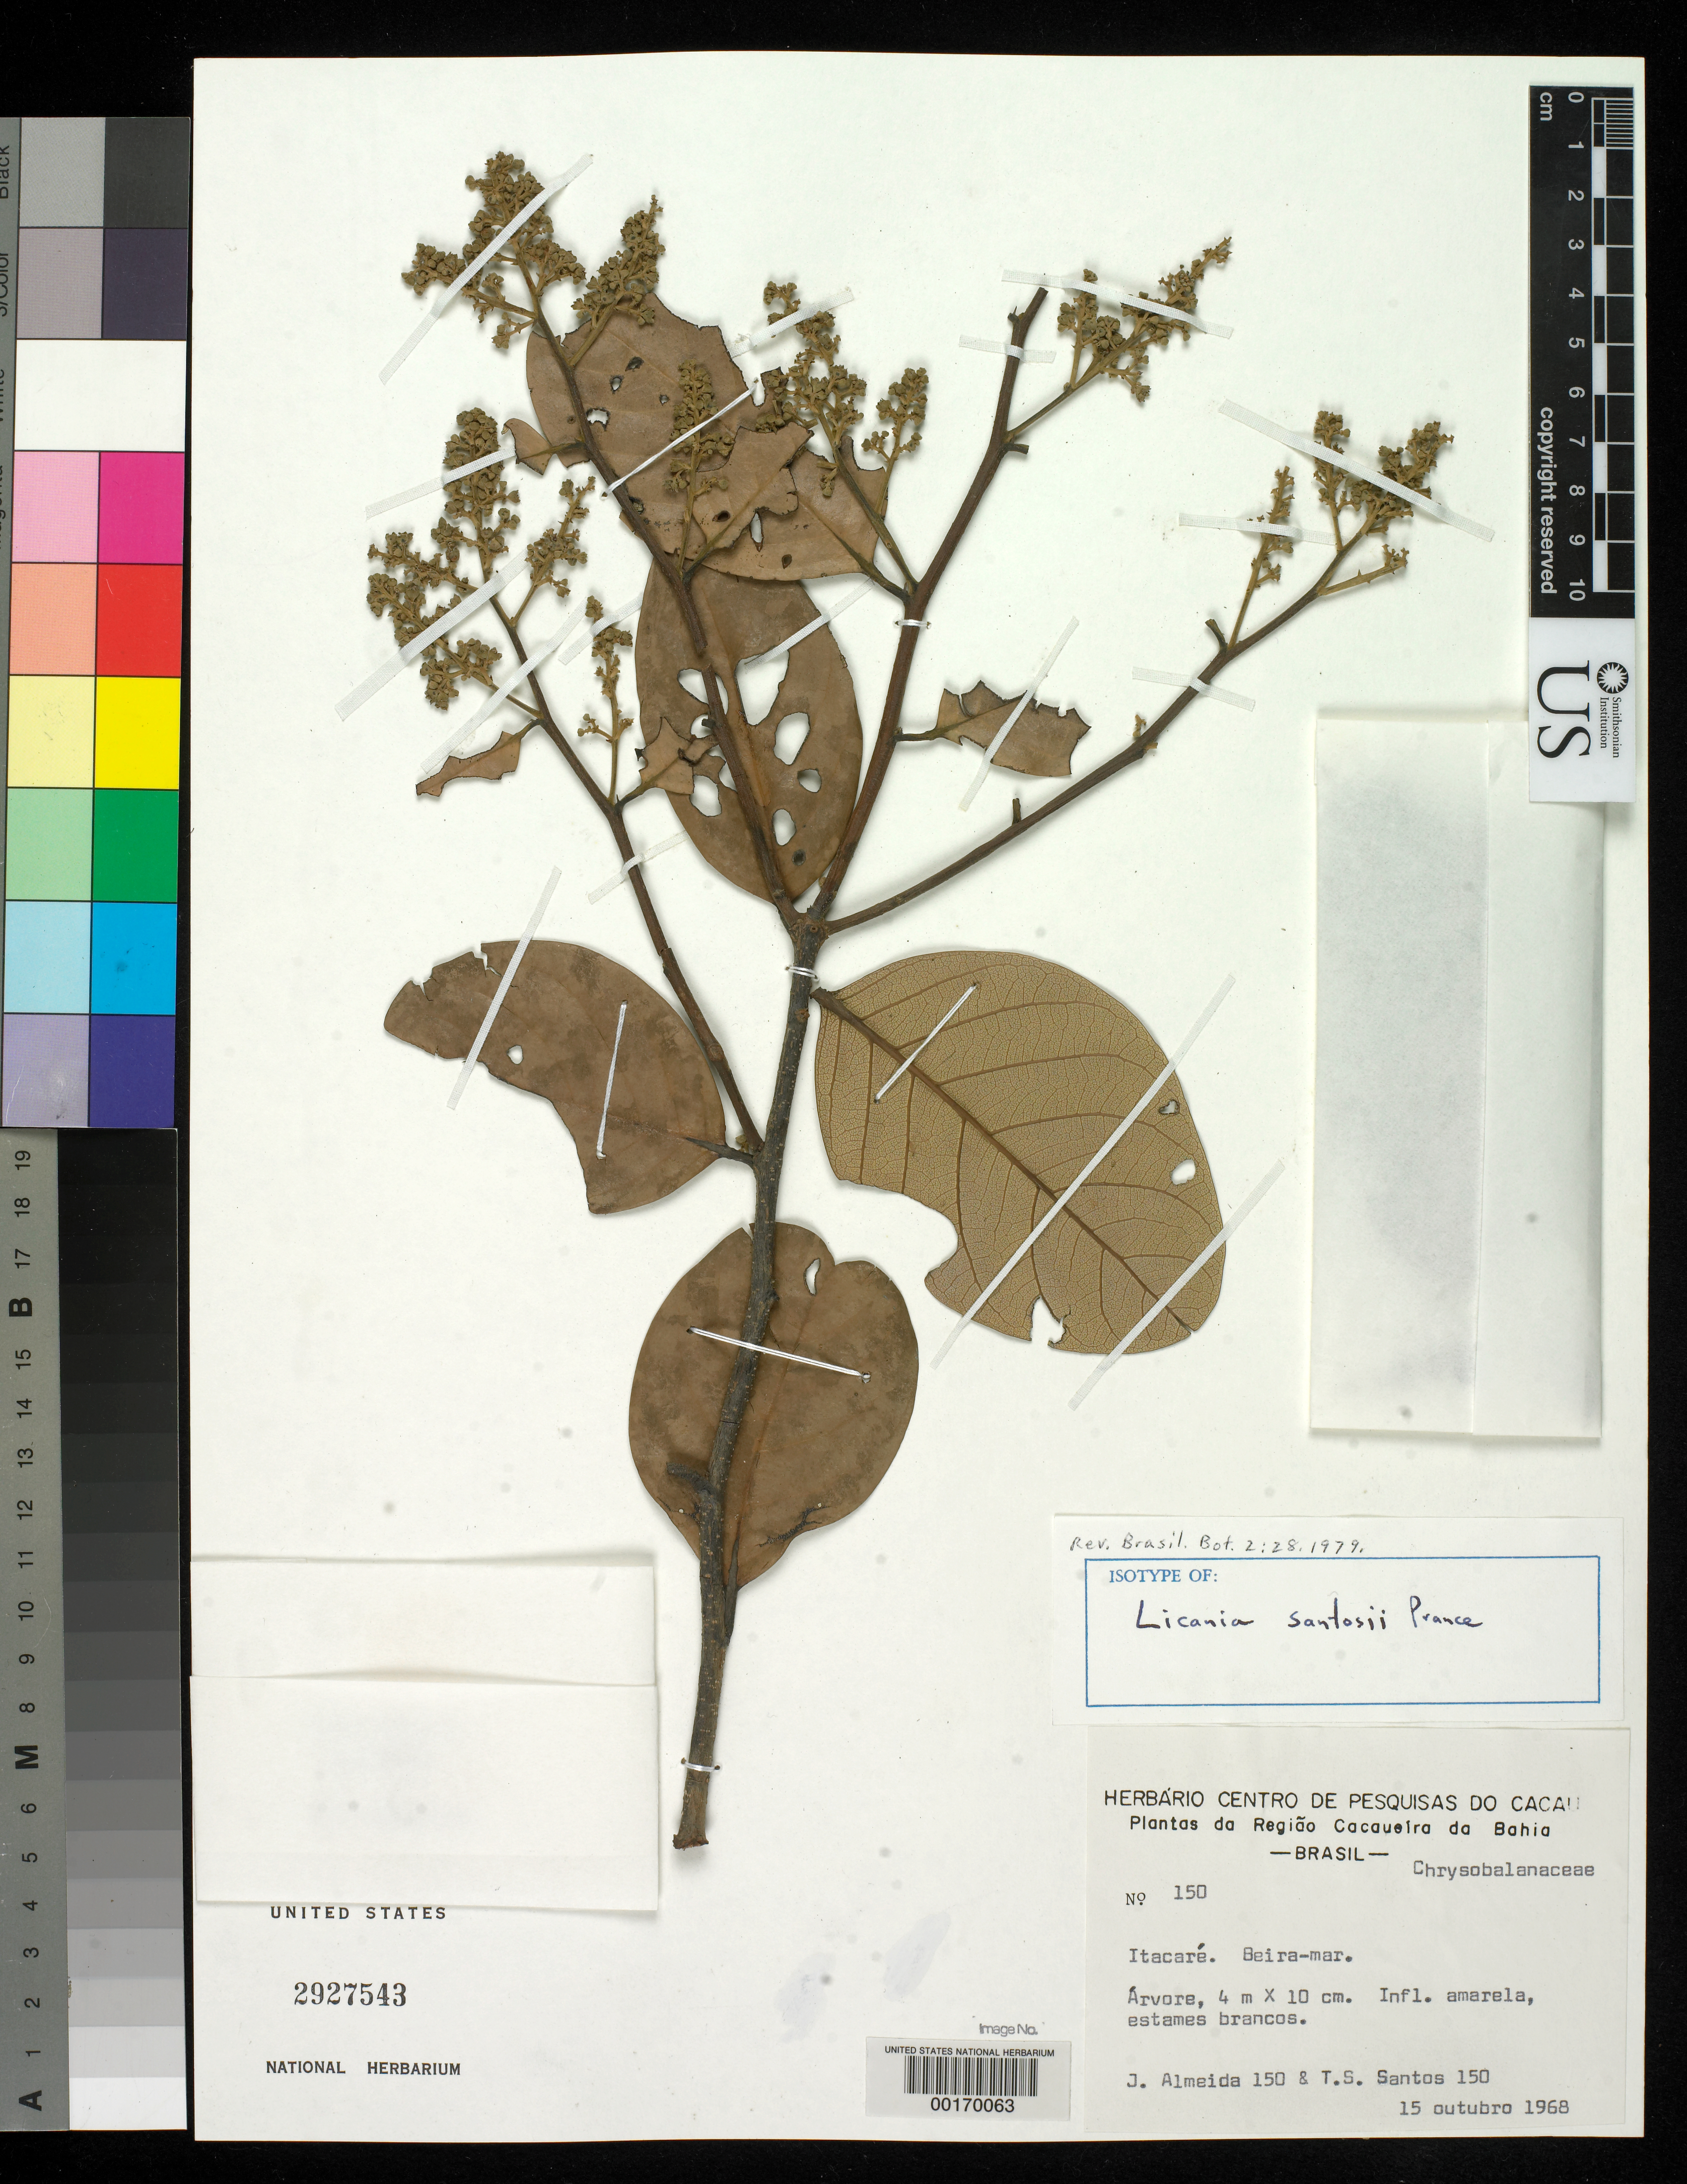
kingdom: Plantae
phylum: Tracheophyta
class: Magnoliopsida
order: Malpighiales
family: Chrysobalanaceae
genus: Licania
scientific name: Licania santosii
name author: Prance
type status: Isotype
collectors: J. Almeida & T. S. Santos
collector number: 150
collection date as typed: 15 Oct 1968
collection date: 1968-10-15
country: Brazil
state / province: Bahia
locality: Itacare, Beira-Mar.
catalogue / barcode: US 2927543